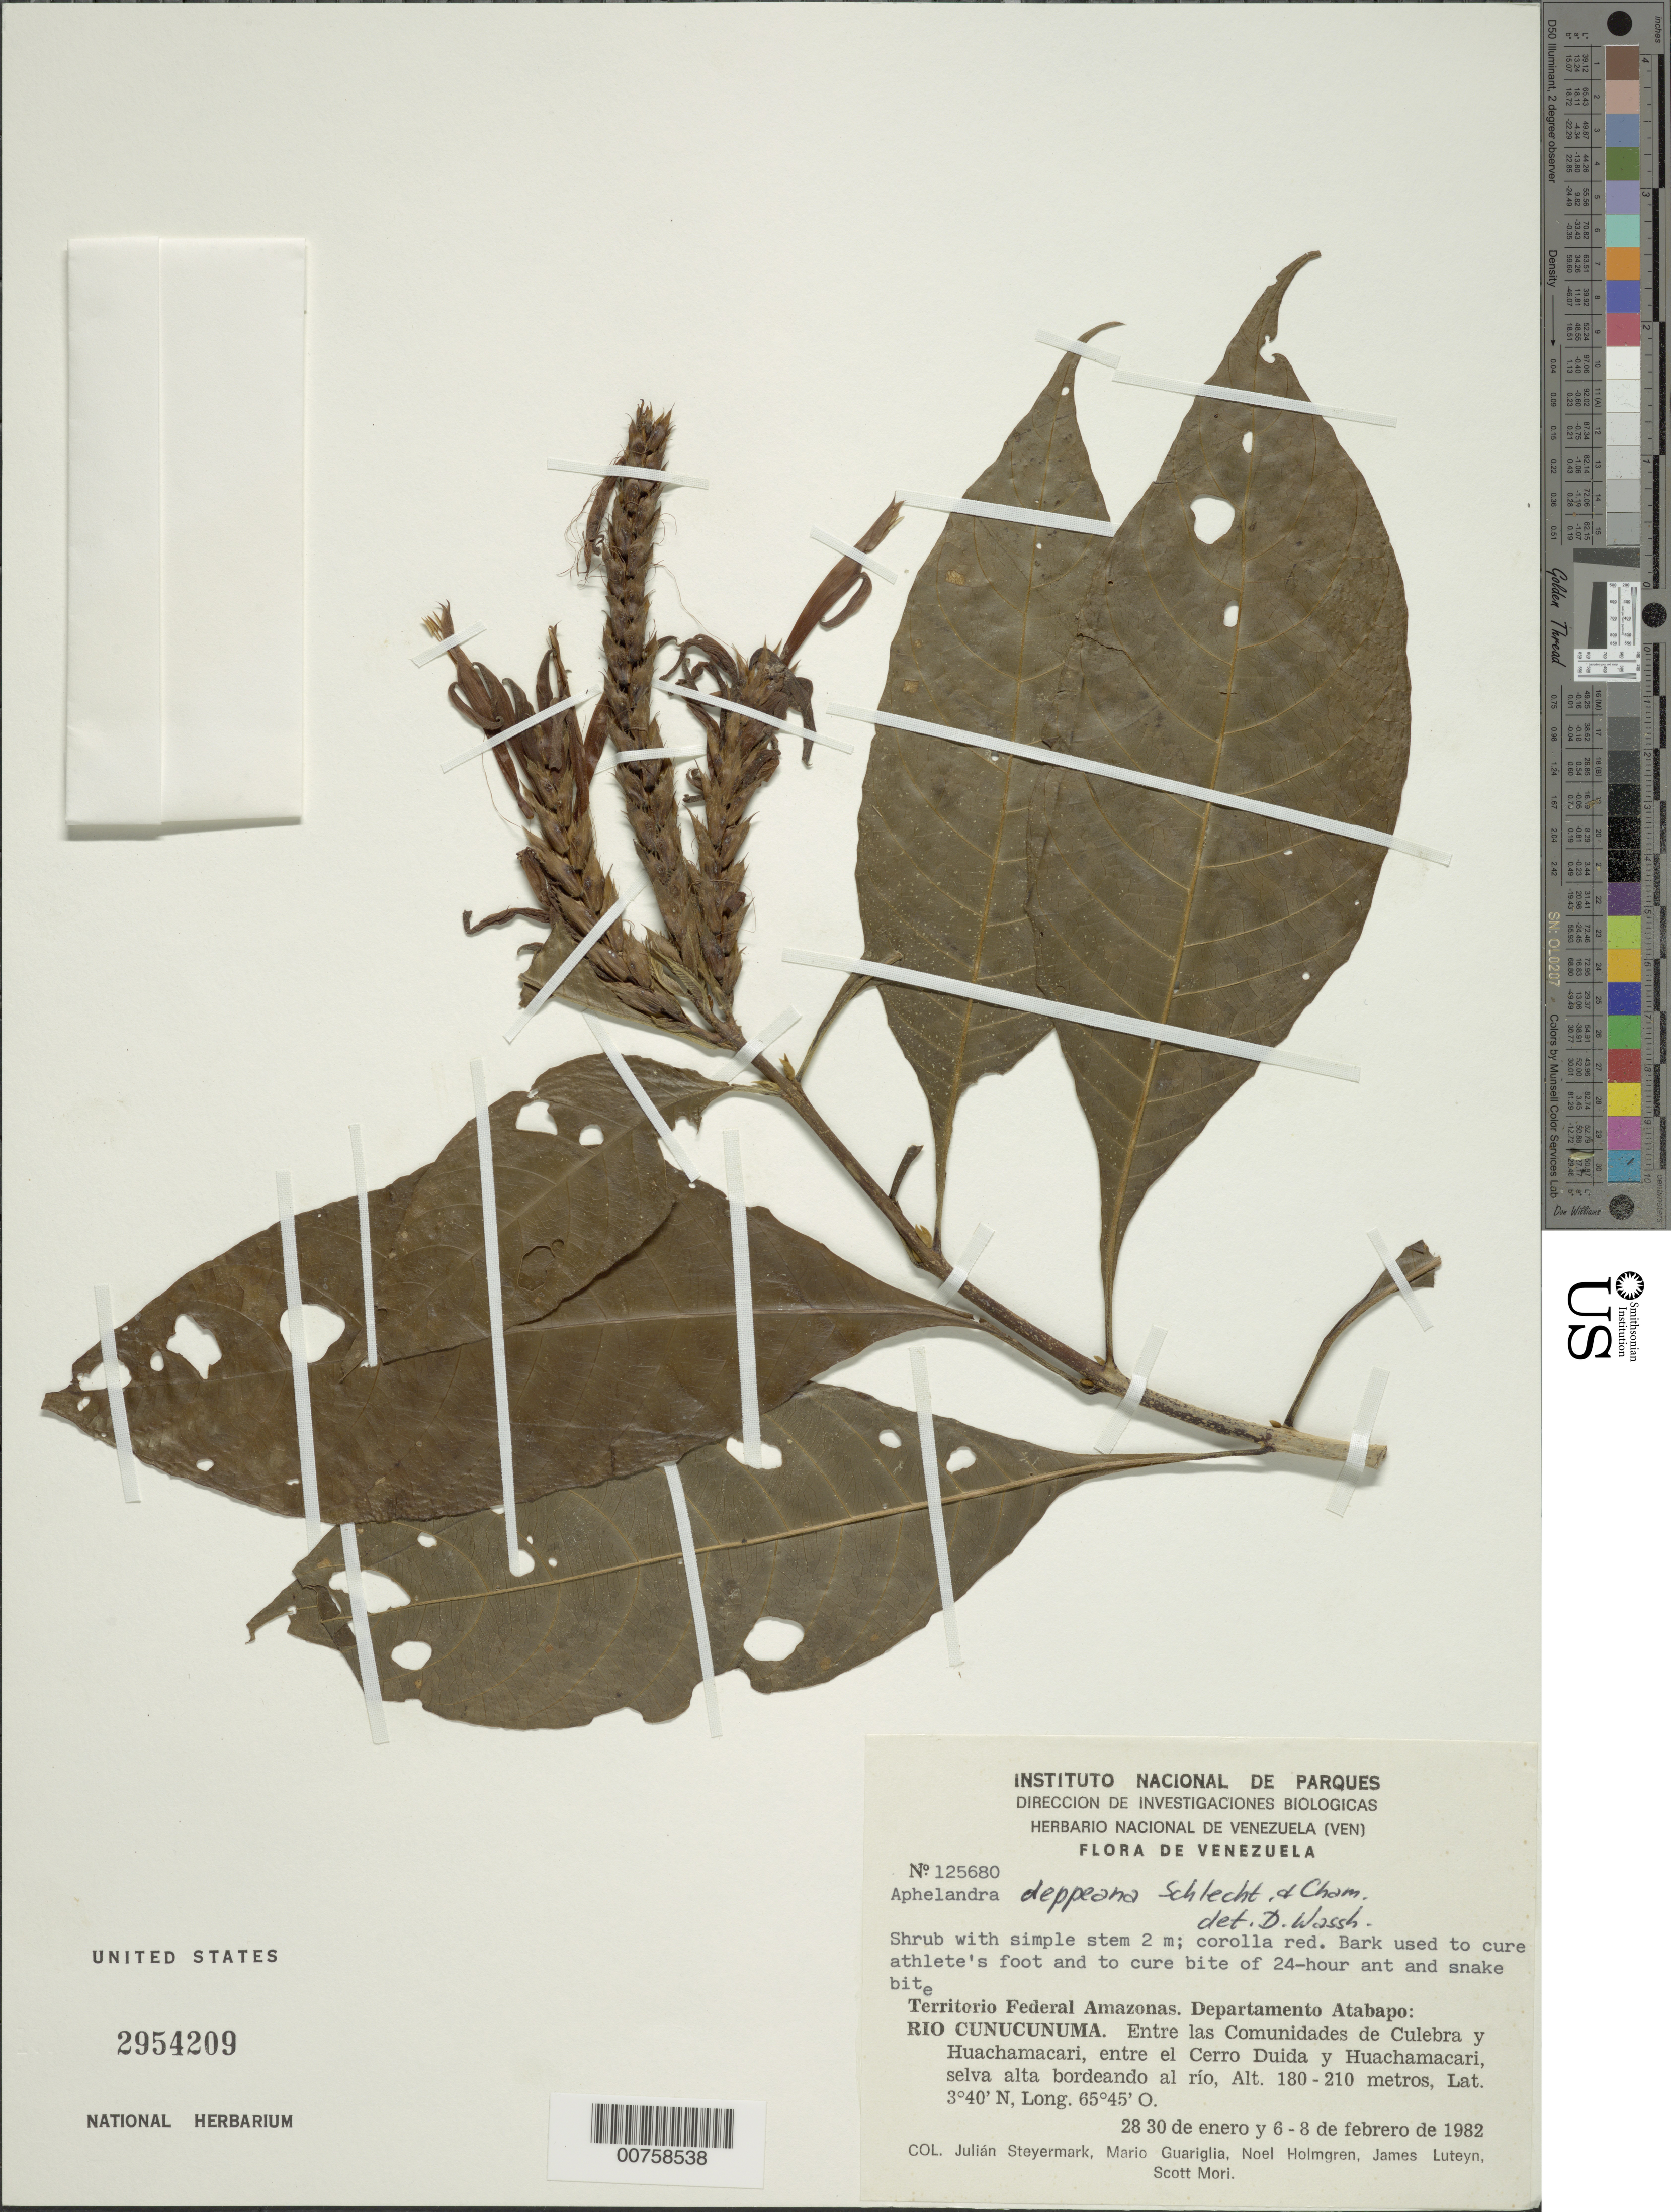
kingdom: Plantae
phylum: Tracheophyta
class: Magnoliopsida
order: Lamiales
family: Acanthaceae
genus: Aphelandra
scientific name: Aphelandra deppeana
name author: Schltdl. & Cham.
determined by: Wasshausen, Dieter C., (BOT), Smithsonian Institution - National Museum of Natural History (UNITED STATES)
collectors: J. Steyermark, M. Guariglia P., N. H. Holmgren, J. L. Luteyn & S. Mori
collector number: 125680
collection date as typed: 28-Jan-82 to 8-Feb-82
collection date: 1982-01-28/1982-02-08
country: Venezuela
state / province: Amazonas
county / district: Atabapo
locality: Río Cunucunuma, entre las Communidades de Culebra y Huachamacari, entre el Cerro Duida y Huachamacari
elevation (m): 180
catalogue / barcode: US 2954209